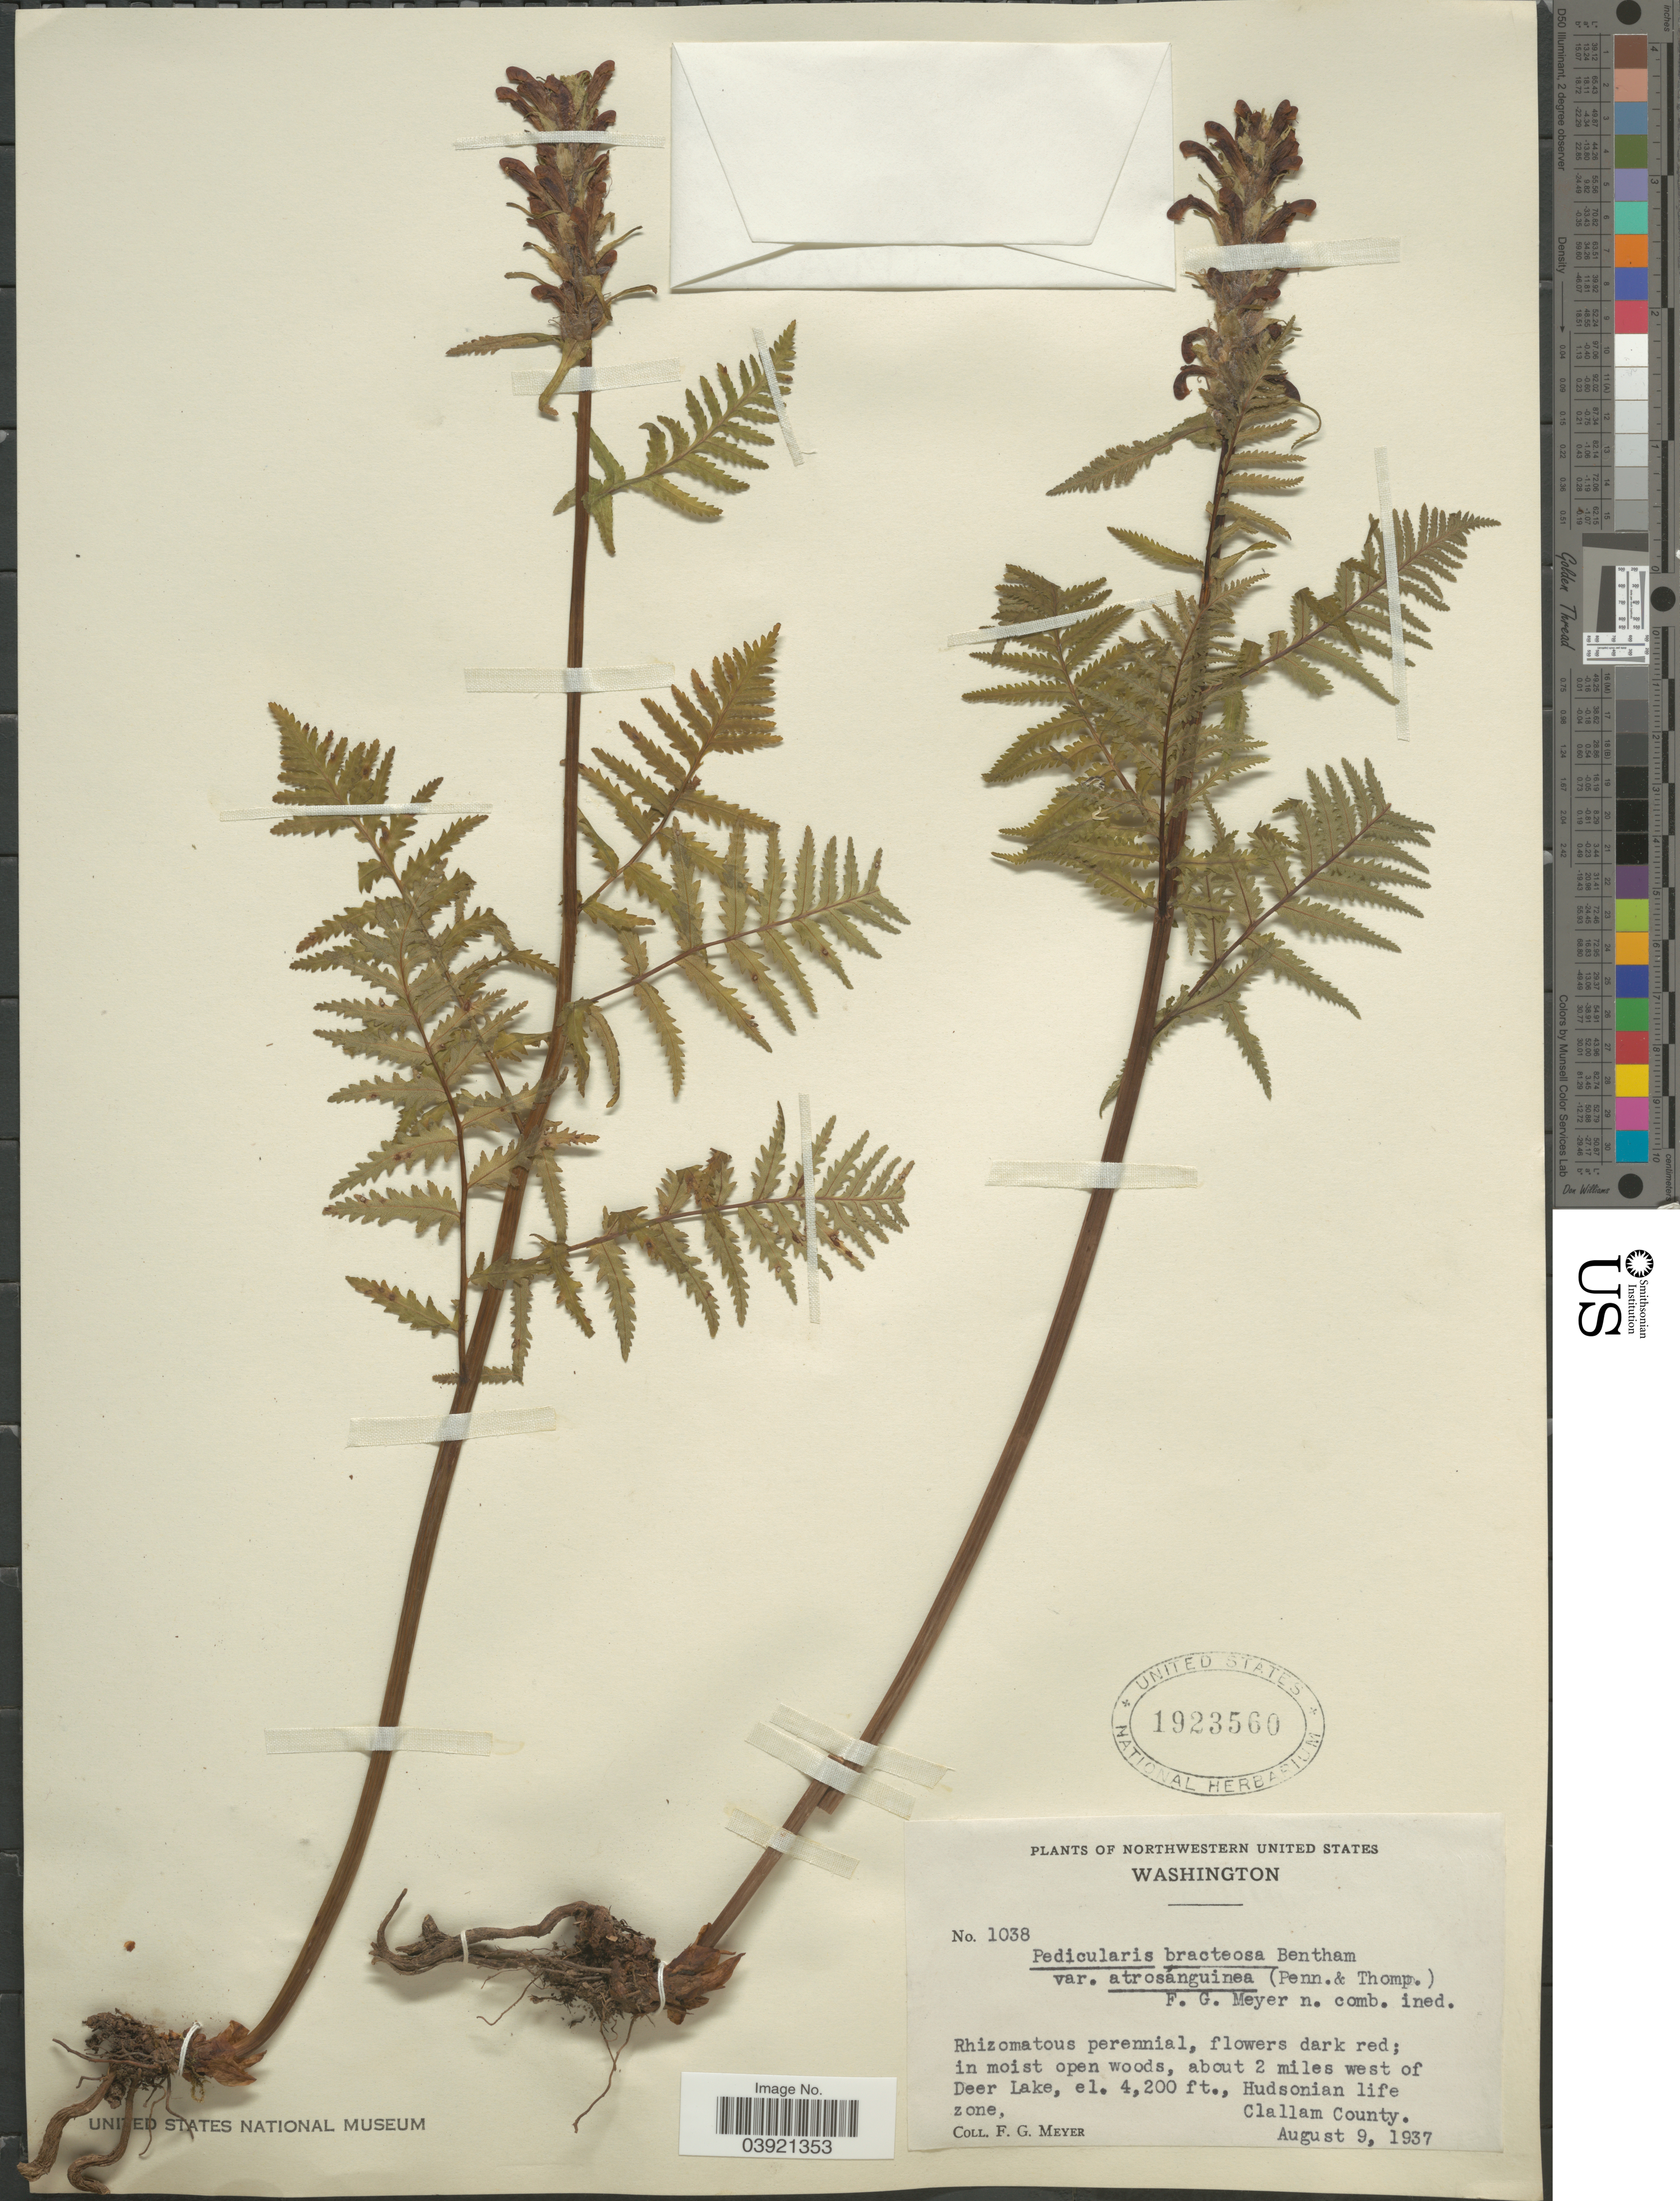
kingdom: Plantae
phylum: Tracheophyta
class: Magnoliopsida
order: Lamiales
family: Orobanchaceae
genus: Pedicularis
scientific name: Pedicularis bracteosa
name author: Benth.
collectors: F. G. Meyer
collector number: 1038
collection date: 1937-08-09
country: United States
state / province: Washington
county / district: Clallam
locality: About 2 miles west of Deer Lake, Hudsonian life zone, Clallam County.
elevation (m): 1280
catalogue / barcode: US 1923560